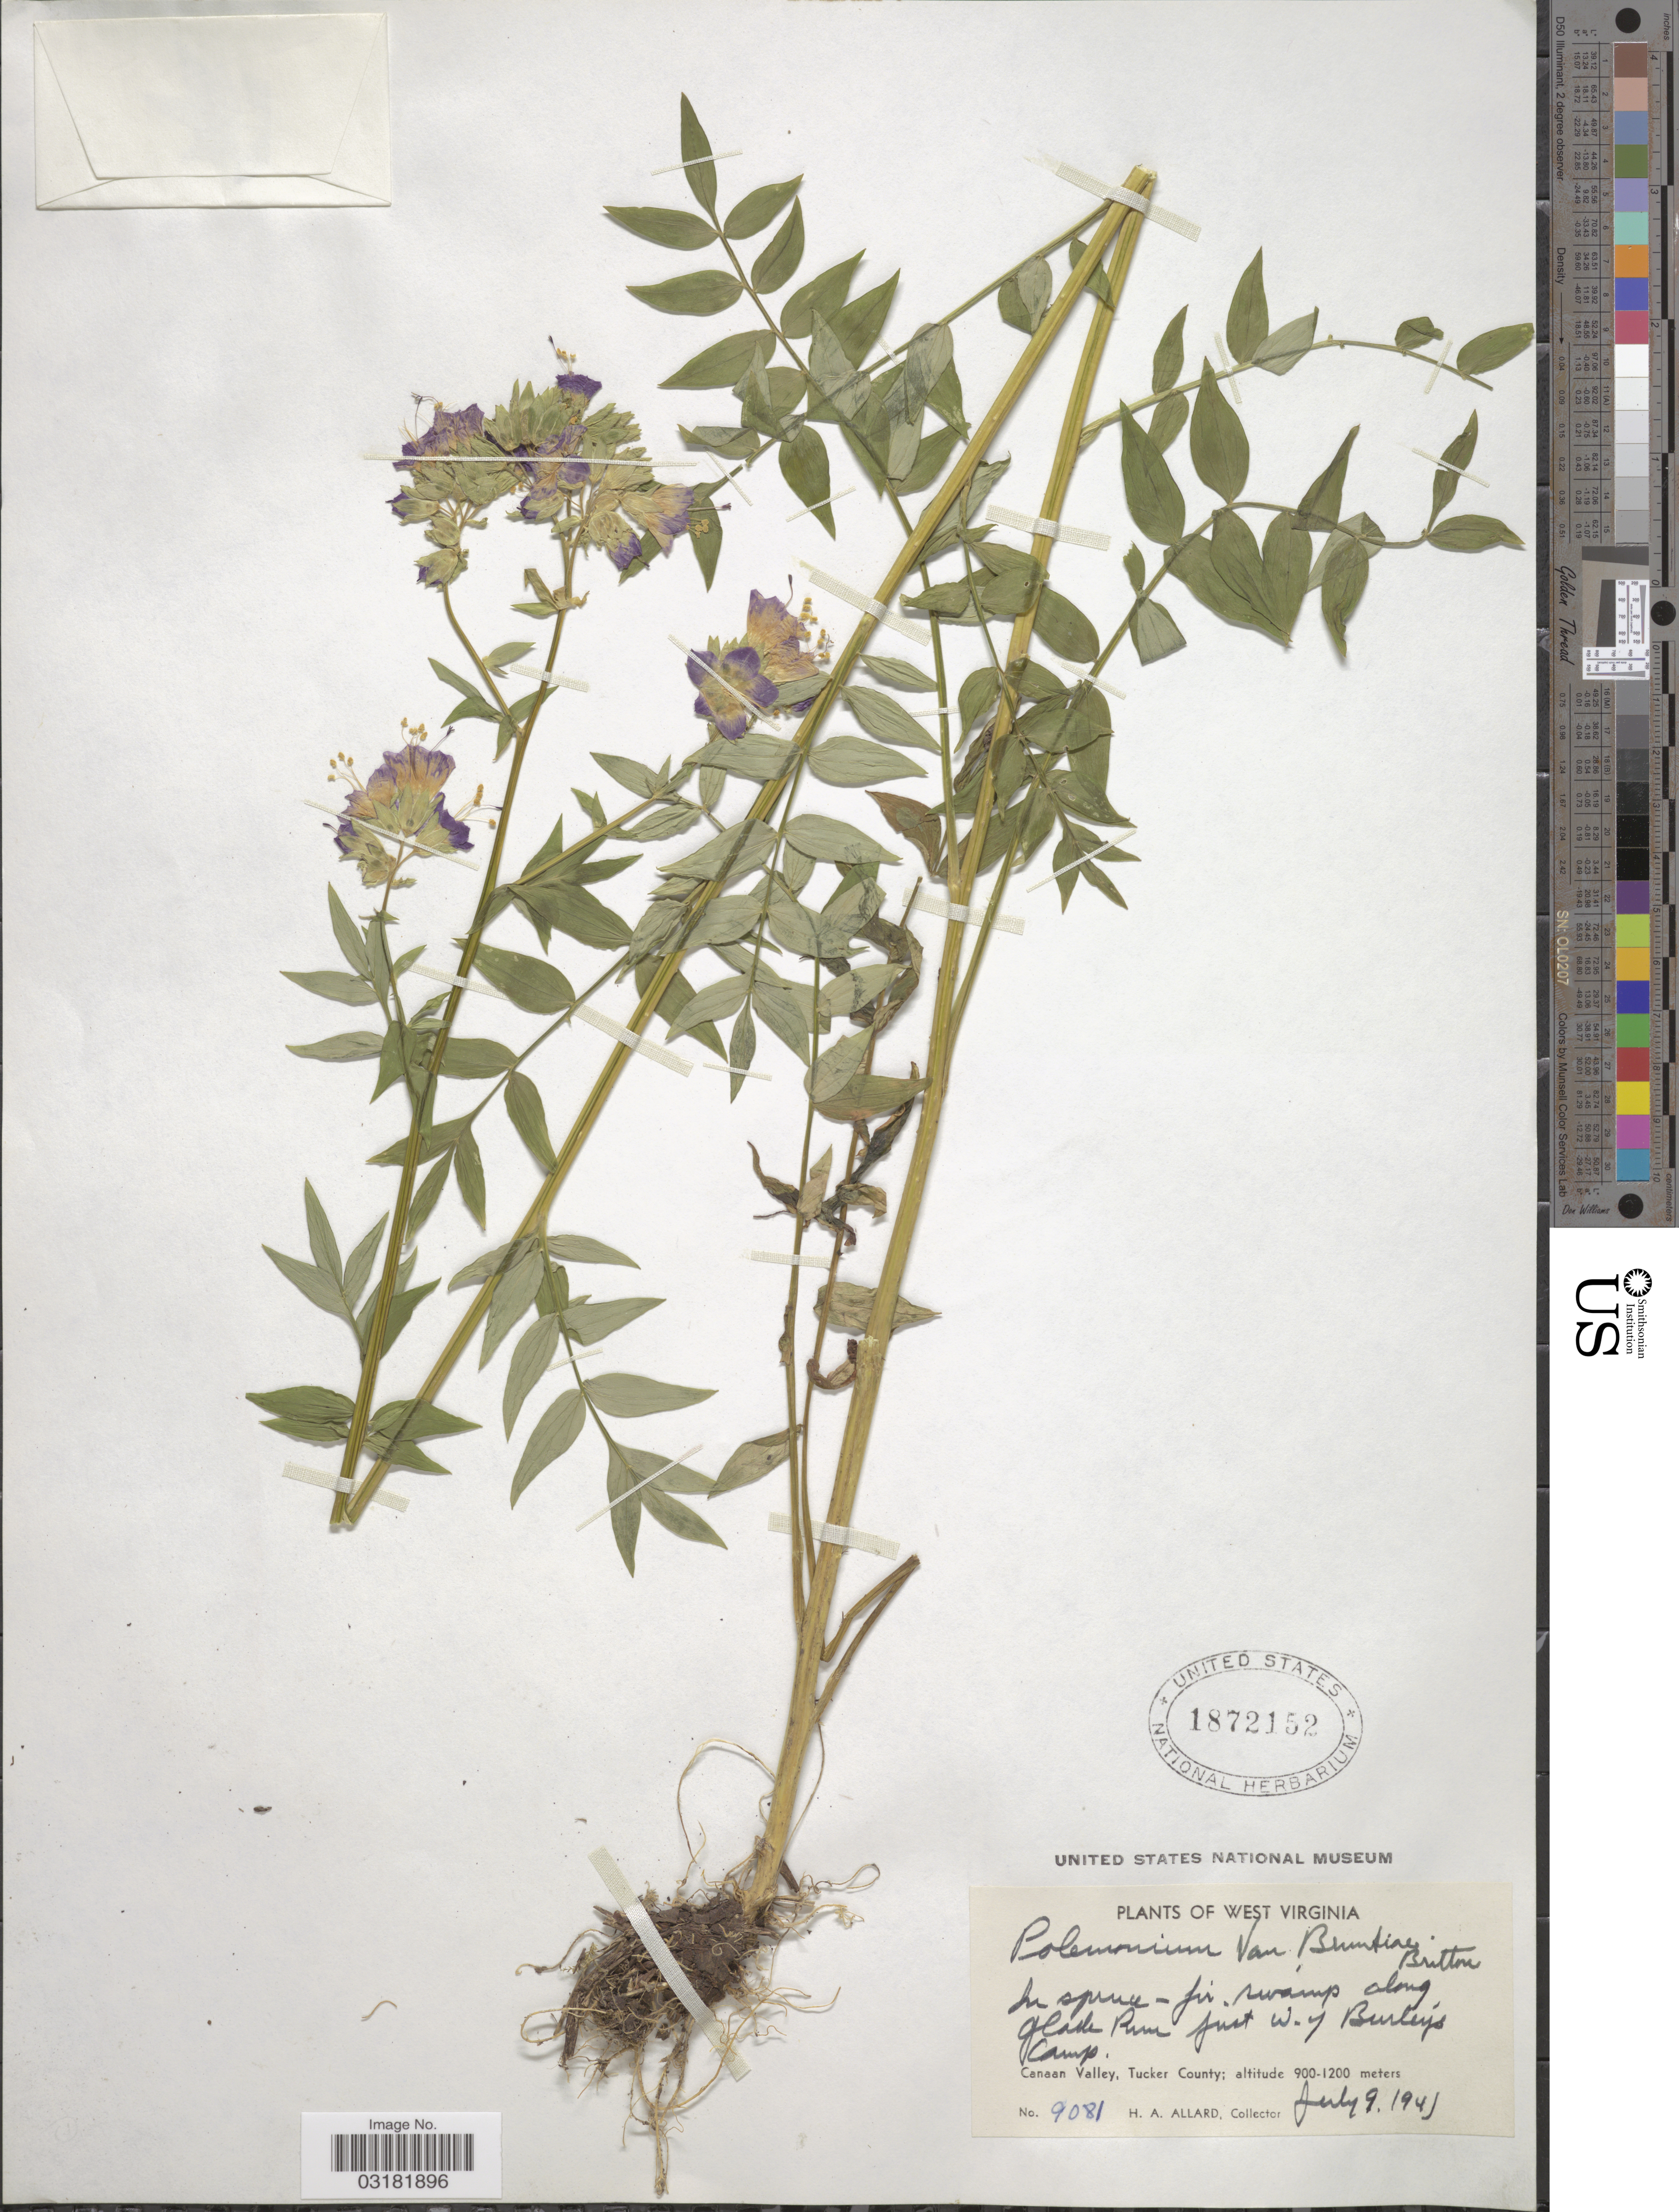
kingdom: Plantae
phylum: Tracheophyta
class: Magnoliopsida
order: Ericales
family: Polemoniaceae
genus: Polemonium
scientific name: Polemonium vanbruntiae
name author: Britton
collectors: H. A. Allard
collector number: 9081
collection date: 1945-07-09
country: United States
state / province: West Virginia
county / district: Tucker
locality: In spruce, fir. swamp along Glade Rim just W. of Burley's Camp, Canaan Valley, Tucker County.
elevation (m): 900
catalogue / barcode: US 1872152